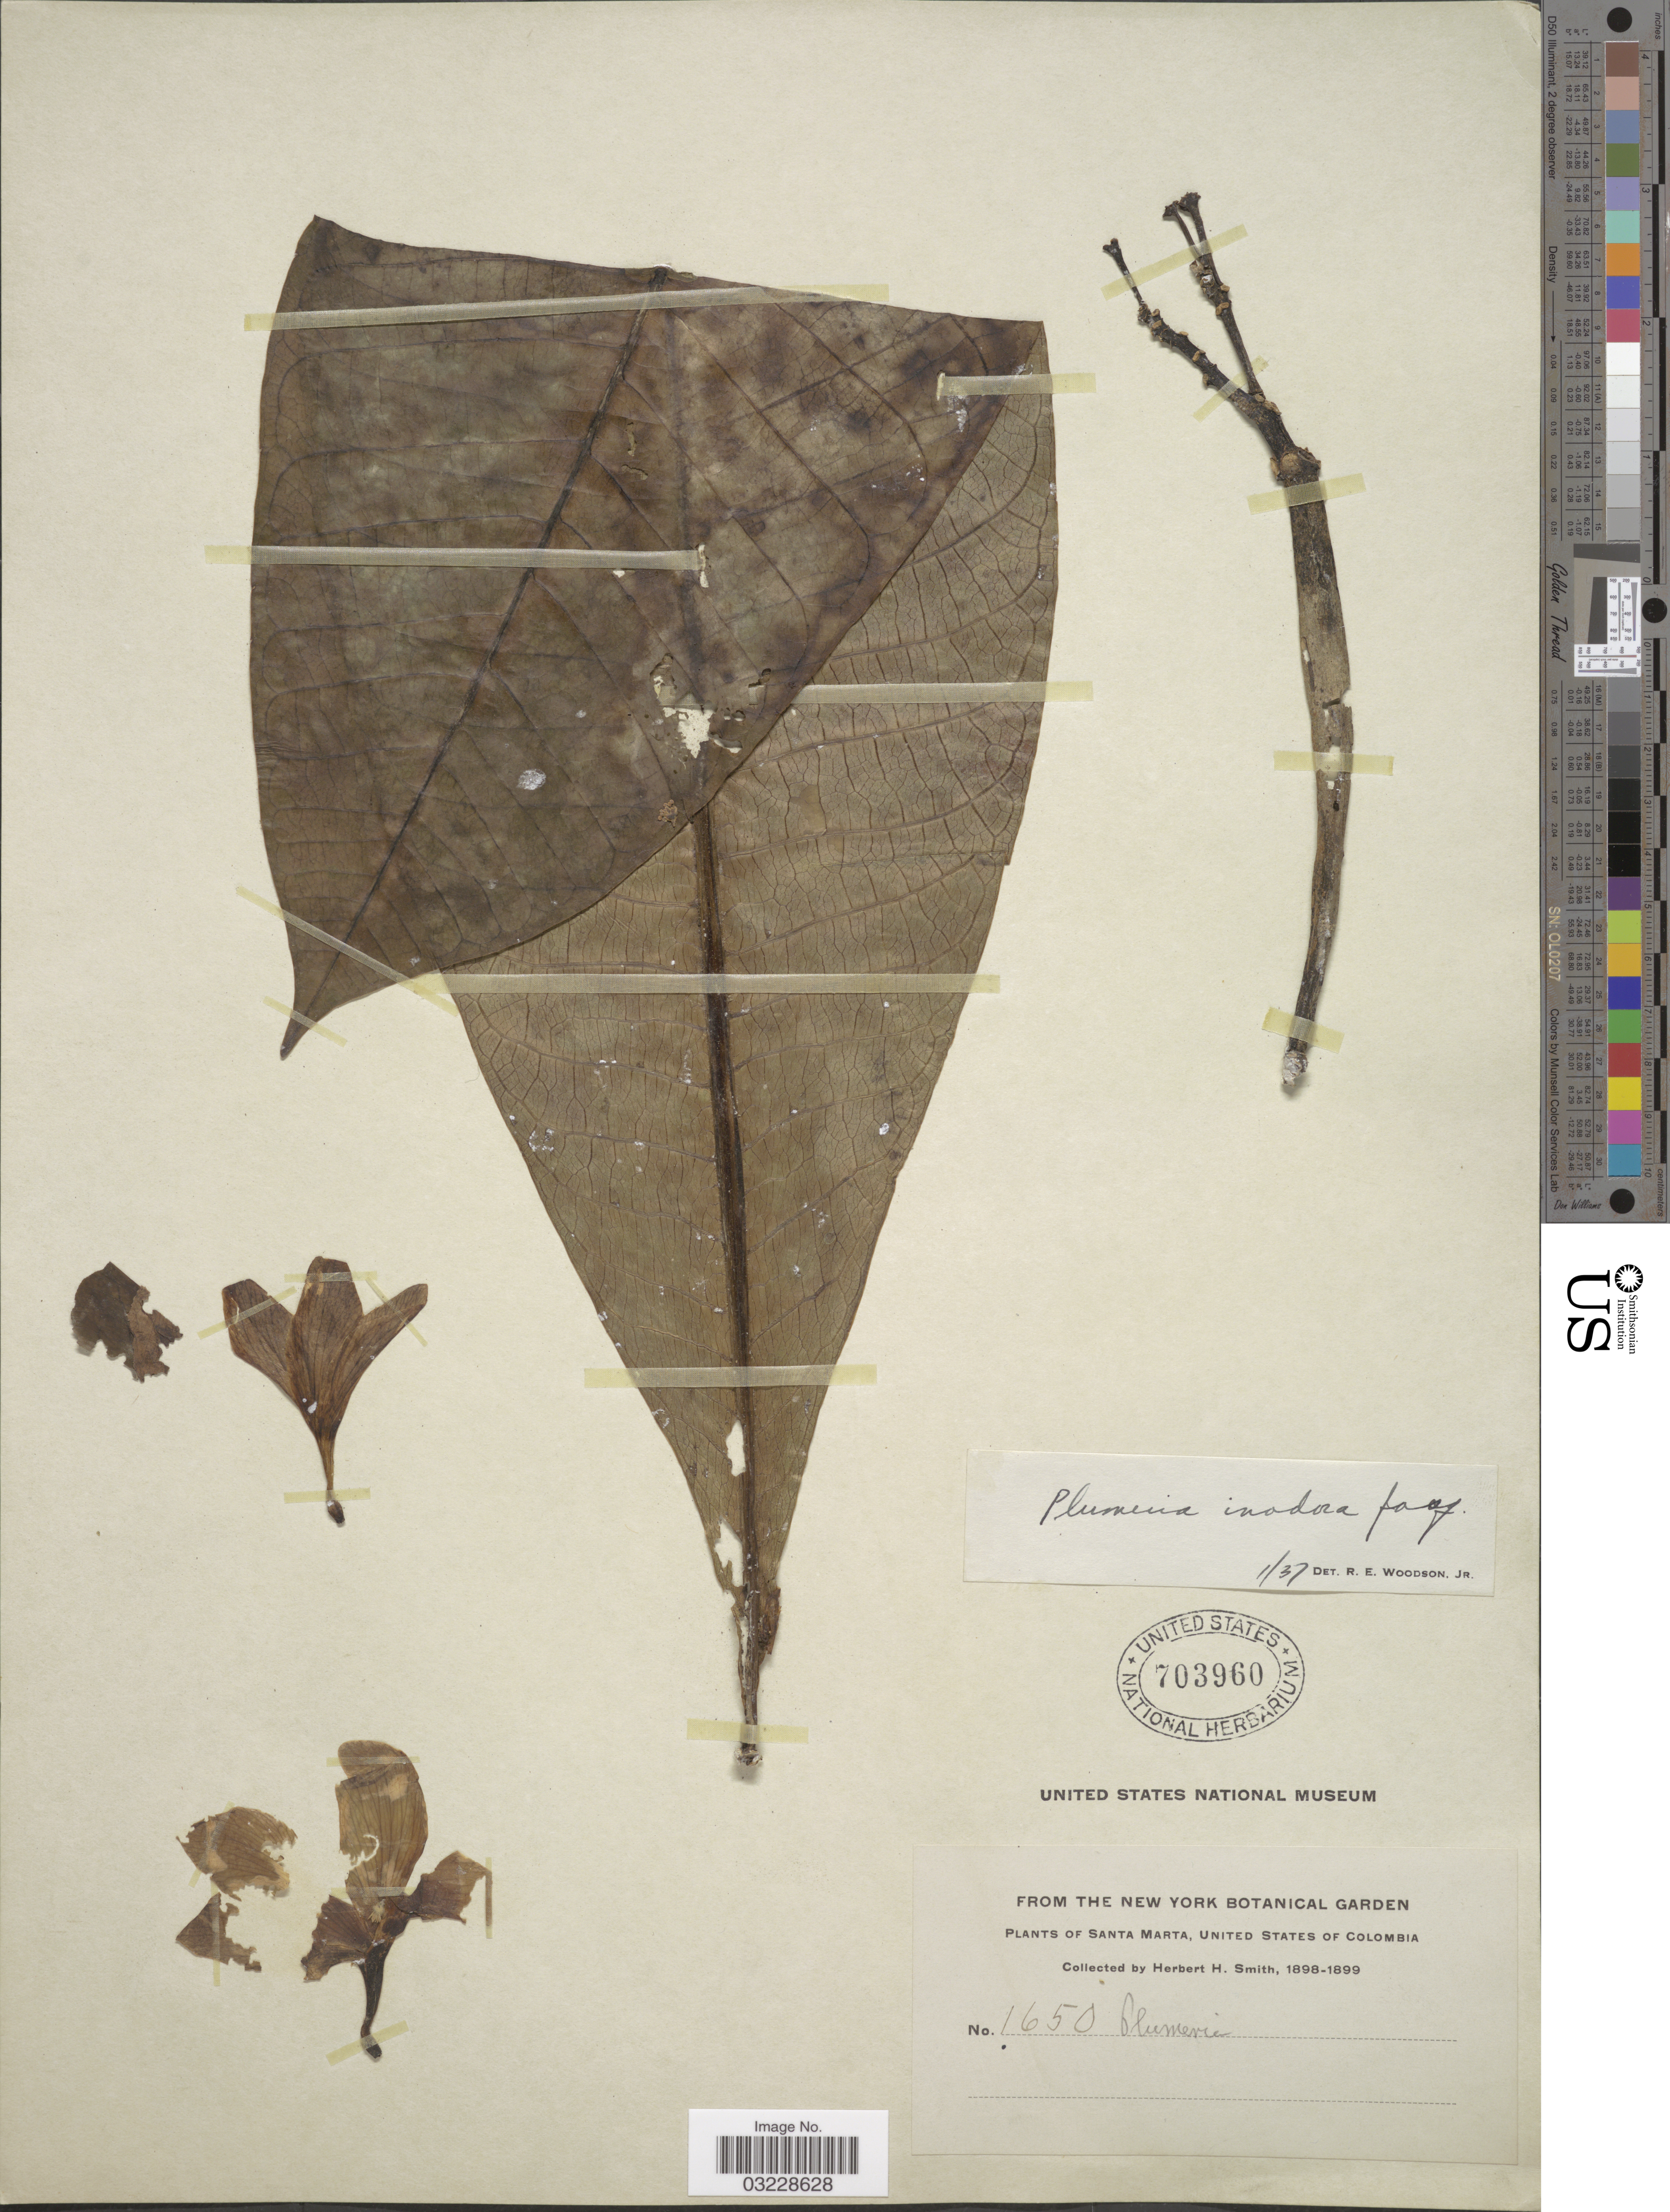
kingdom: Plantae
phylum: Tracheophyta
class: Magnoliopsida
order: Gentianales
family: Apocynaceae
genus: Plumeria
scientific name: Plumeria inodora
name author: Jacq.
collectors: Herbert H. Smith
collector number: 1650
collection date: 1898/1899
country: Colombia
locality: Santa Marta, United States of Colombia.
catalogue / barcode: US 703960